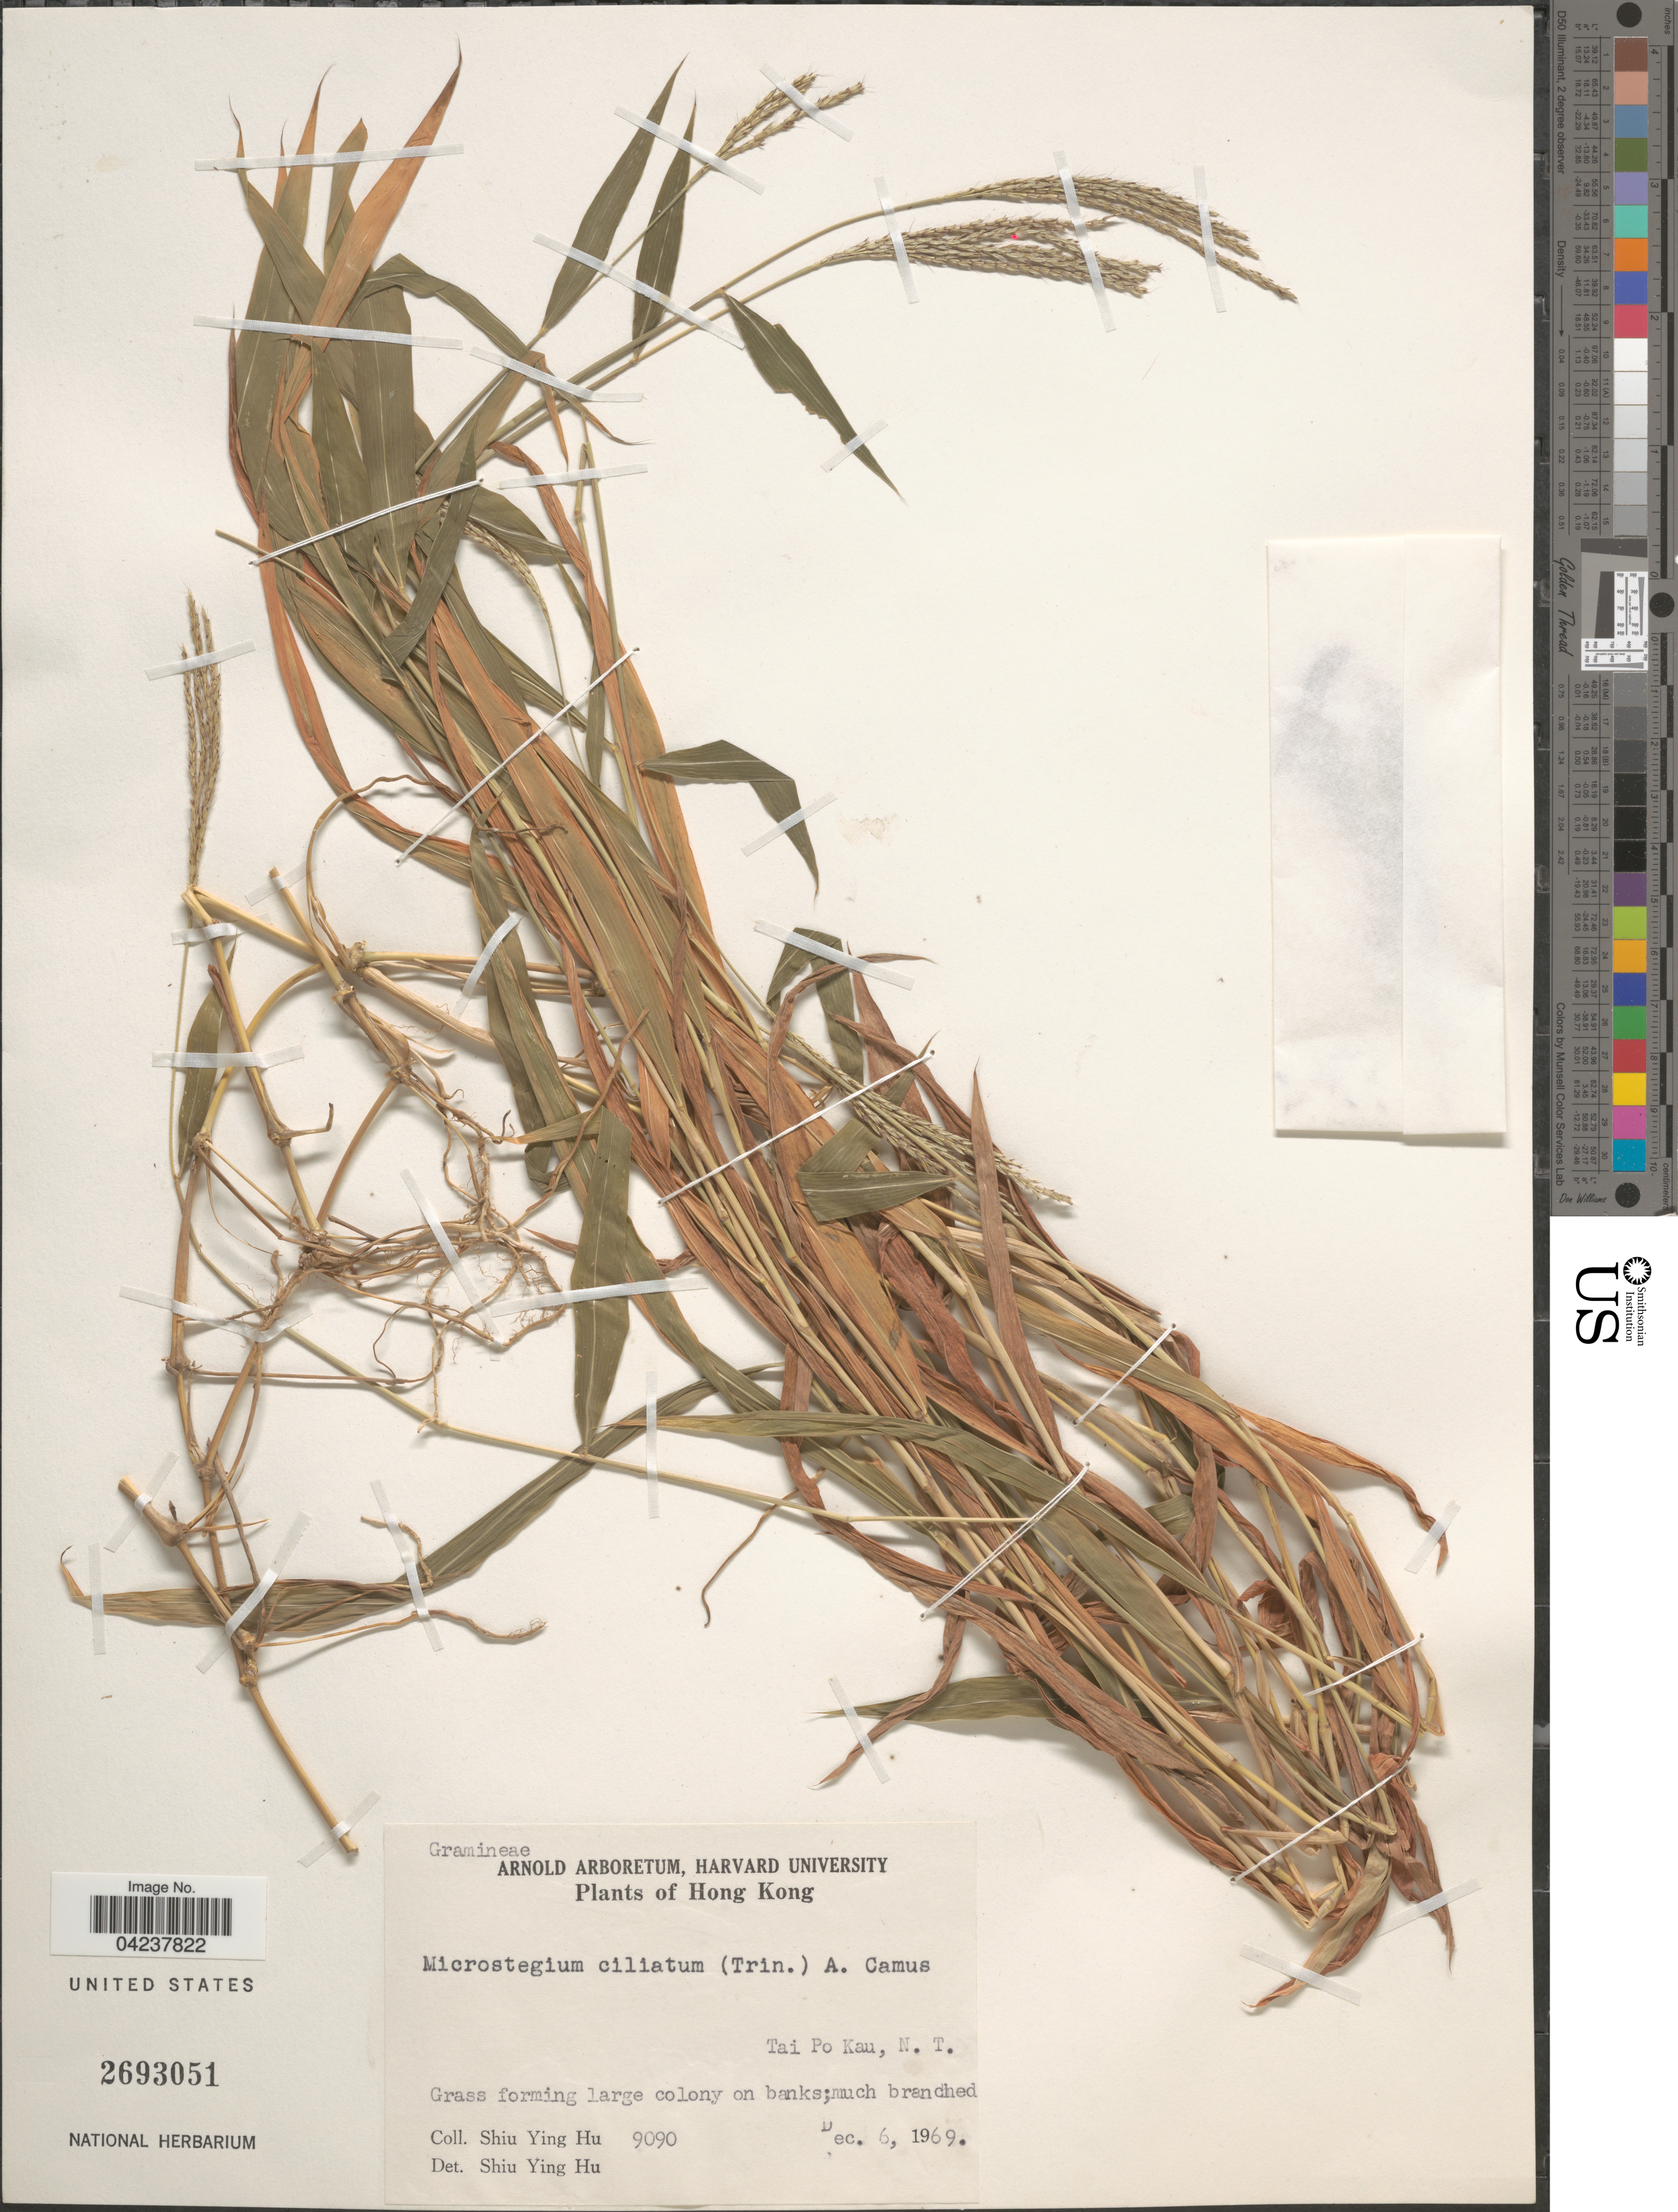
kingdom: Plantae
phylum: Tracheophyta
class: Liliopsida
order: Poales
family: Poaceae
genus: Microstegium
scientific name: Microstegium ciliatum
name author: (Trin.) A. Camus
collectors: S. Y. Hu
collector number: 9090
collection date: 1969-12-06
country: China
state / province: Hong Kong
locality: Tai Po Kau, N. T.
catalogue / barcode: US 2693051